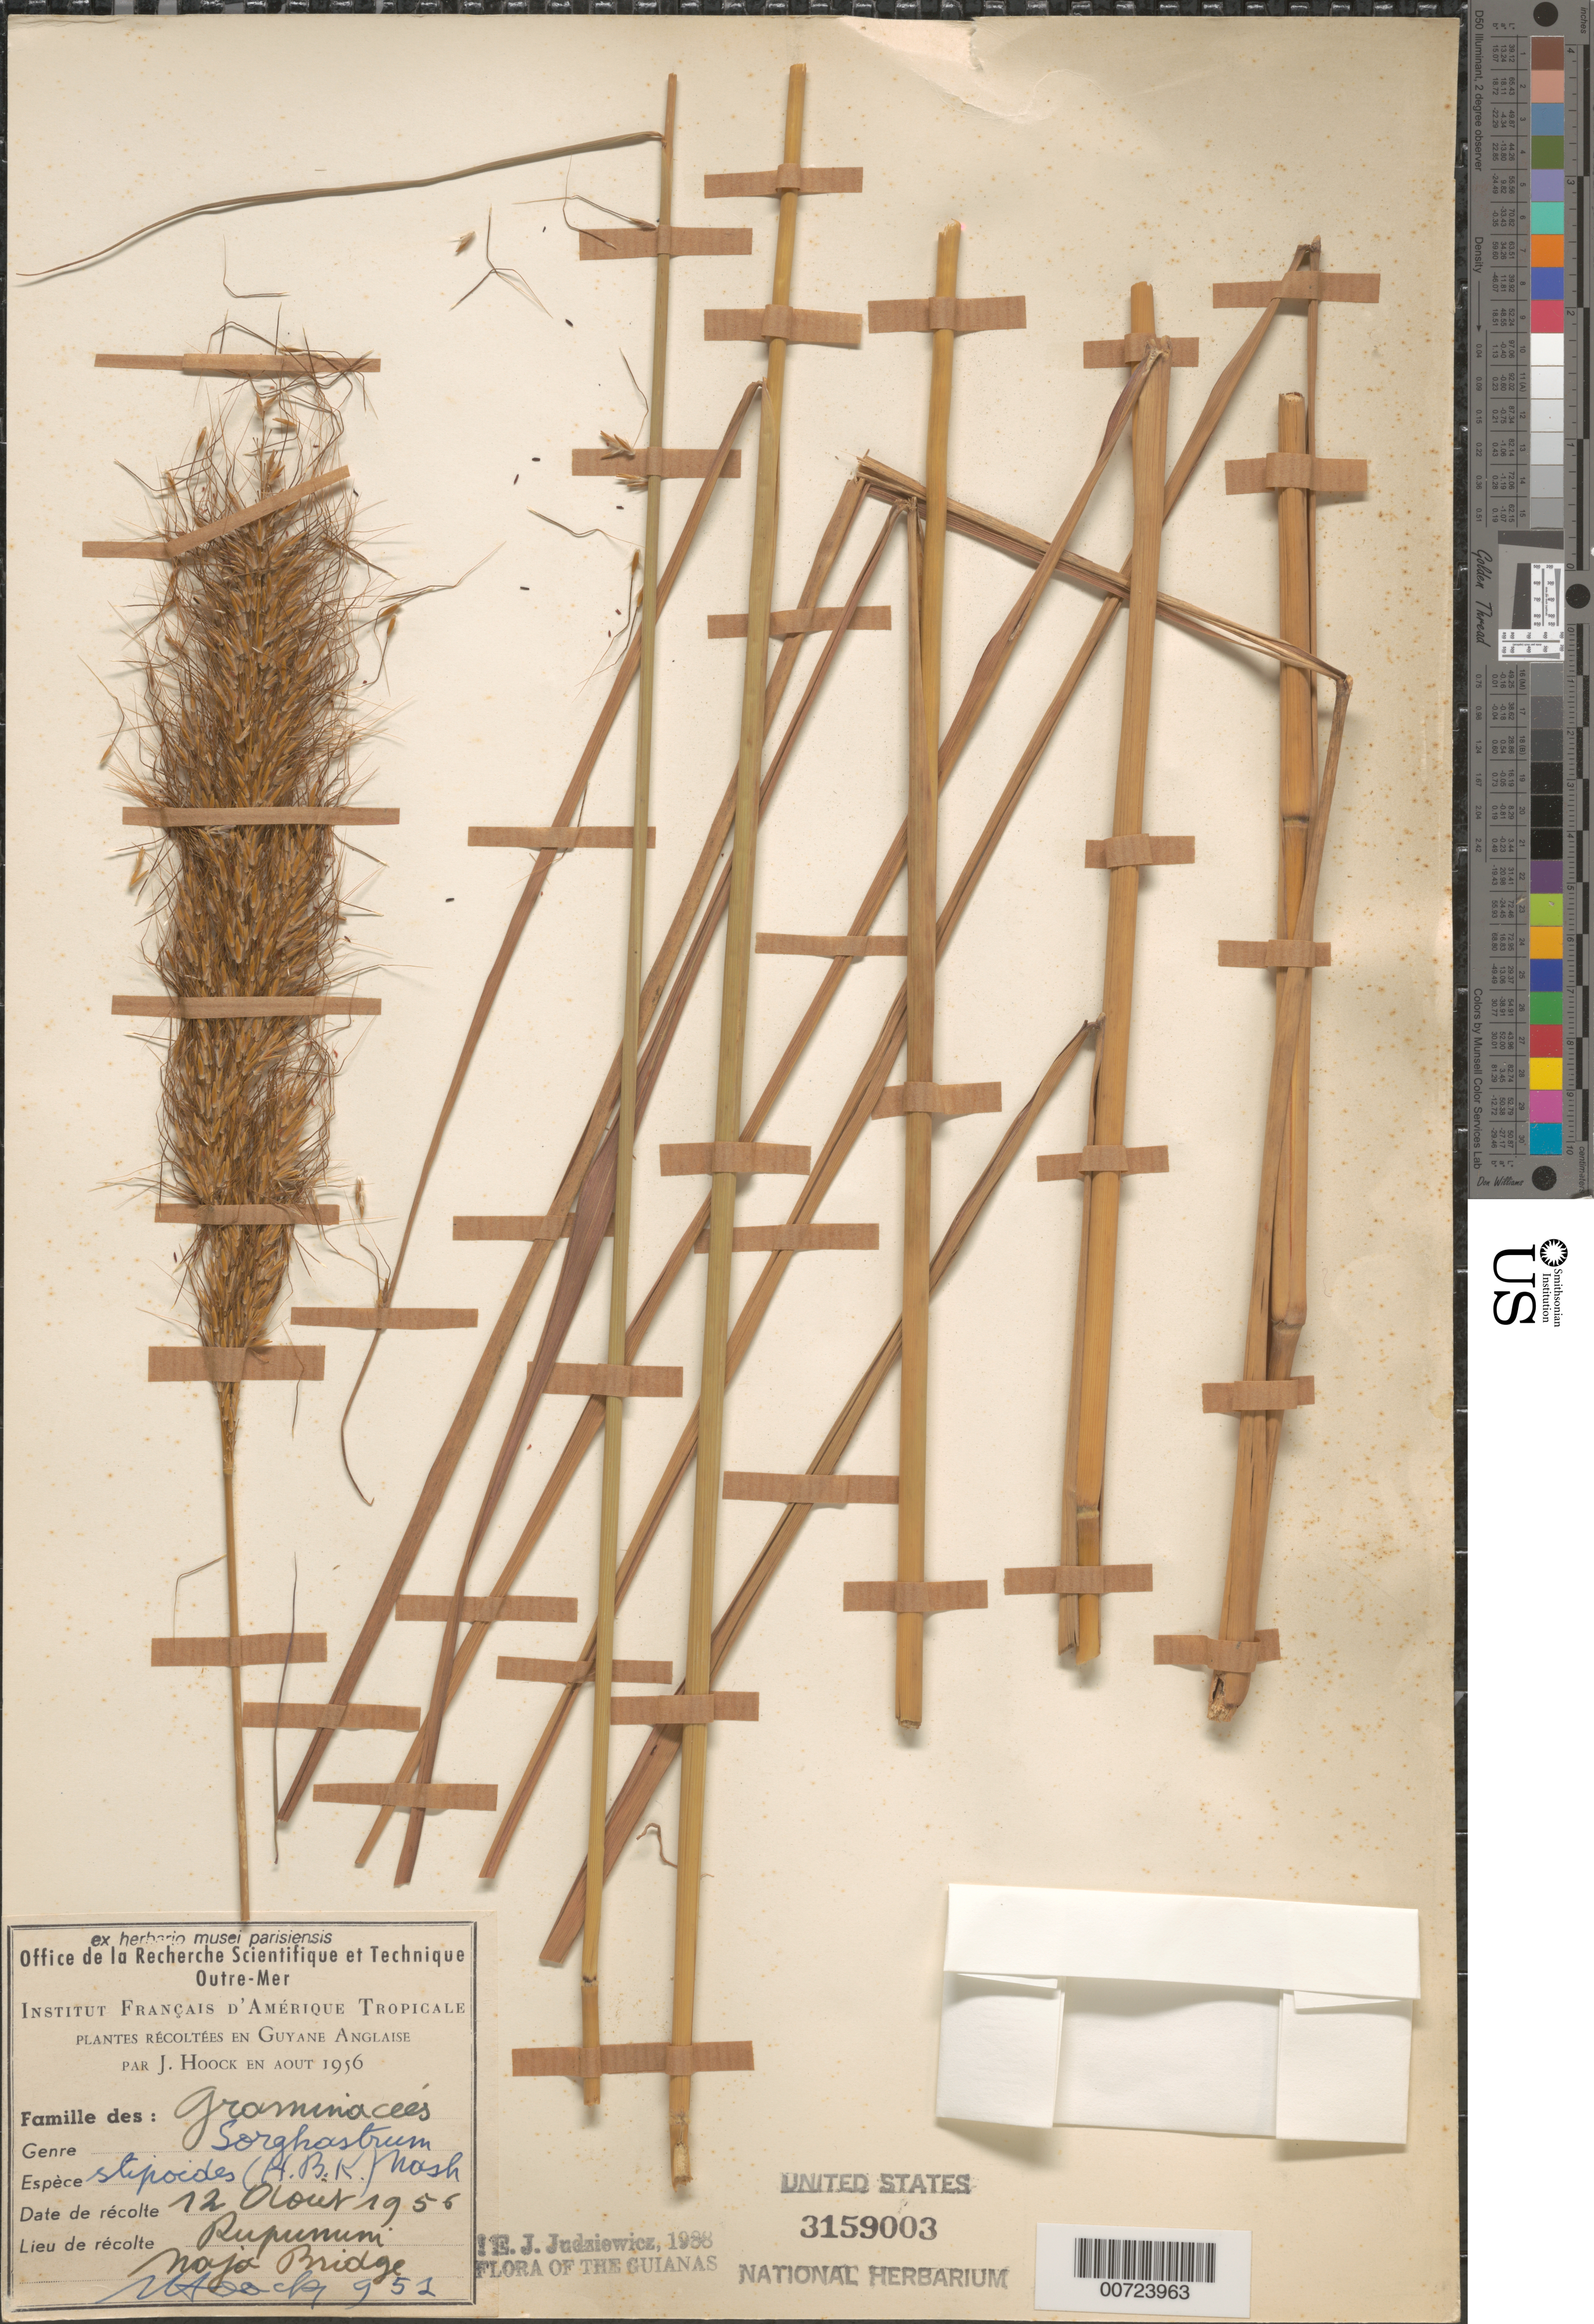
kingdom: Plantae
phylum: Tracheophyta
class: Liliopsida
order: Poales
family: Poaceae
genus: Sorghastrum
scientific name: Sorghastrum stipoides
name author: (Kunth) Nash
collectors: J. Hoock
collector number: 951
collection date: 1956-08-12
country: Guyana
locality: Guyane Anglaise. Rupununi Naja Bridge. Guianas.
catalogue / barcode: US 3159003